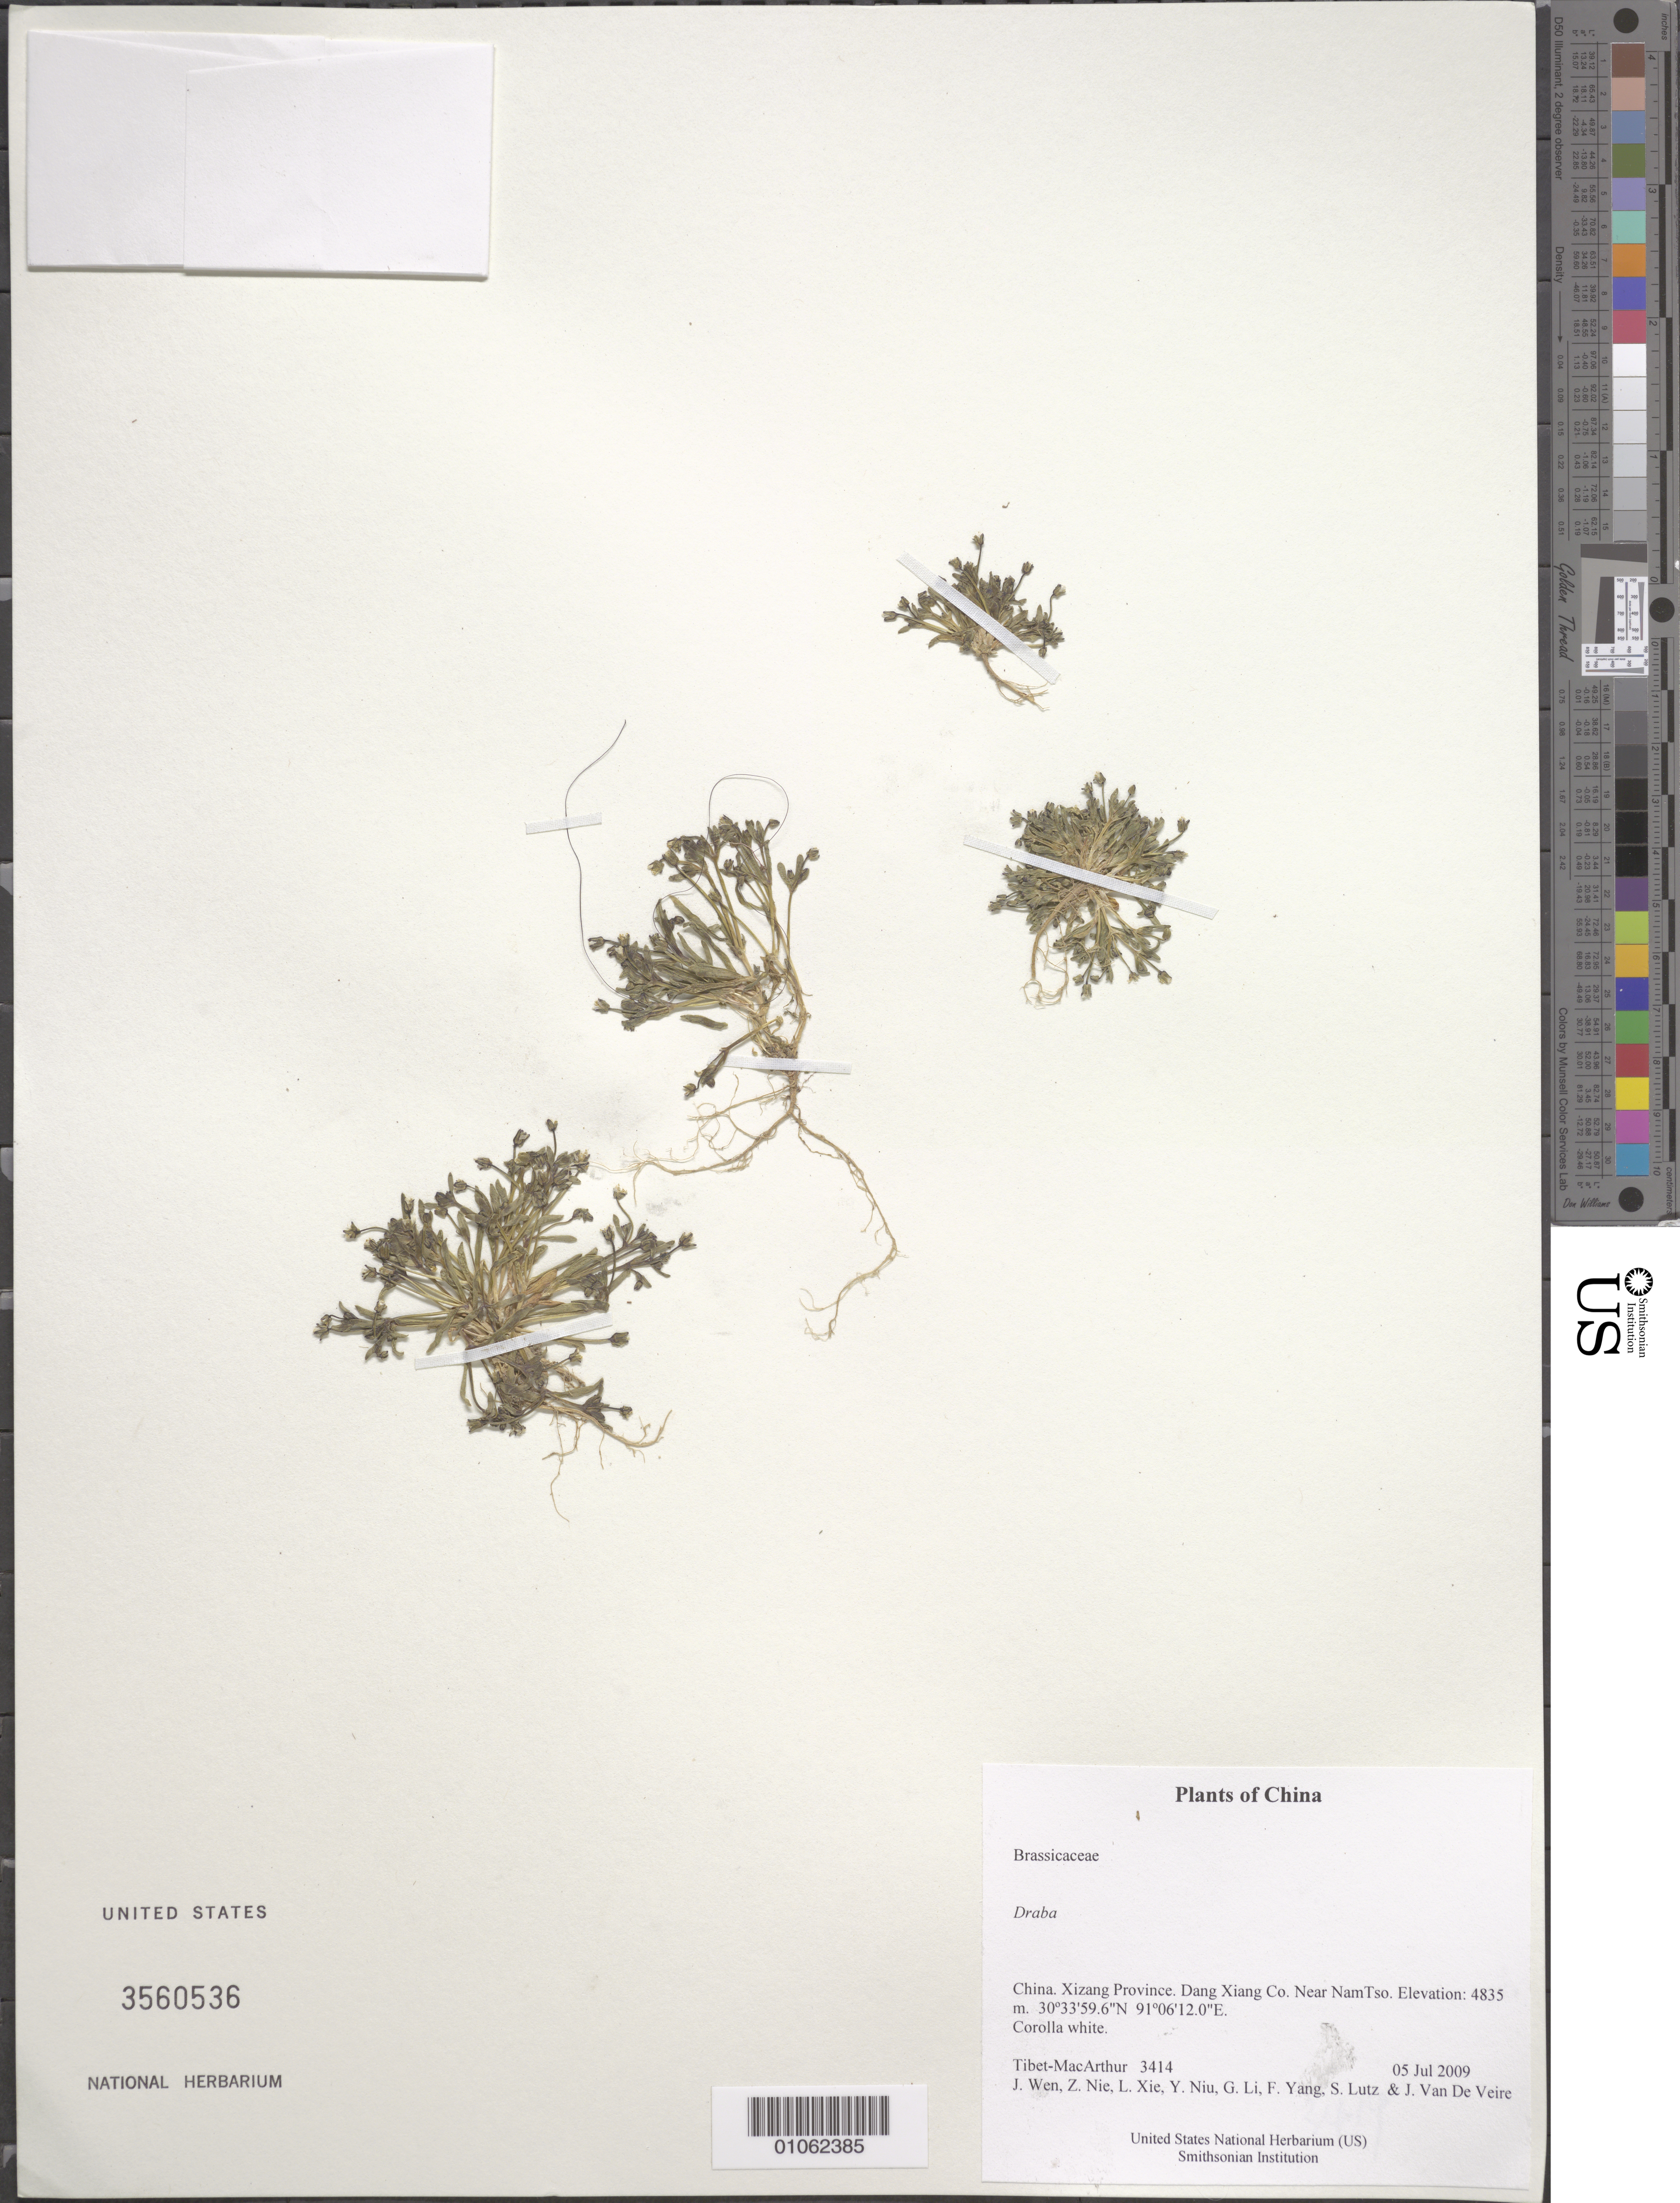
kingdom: Plantae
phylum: Tracheophyta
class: Magnoliopsida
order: Brassicales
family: Brassicaceae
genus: Draba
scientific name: Draba sp.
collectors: Tibet-MacArthur, J. Wen, Z. Nie, L. Xie, Y. Niu, G. Li, F. Yang, S. Lutz & J. Van De Veire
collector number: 3414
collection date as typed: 05 Jul 2009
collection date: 2009-07-05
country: China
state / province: Xizang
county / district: Dang Xiang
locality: Near NamTso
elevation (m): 4835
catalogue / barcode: US 3560536